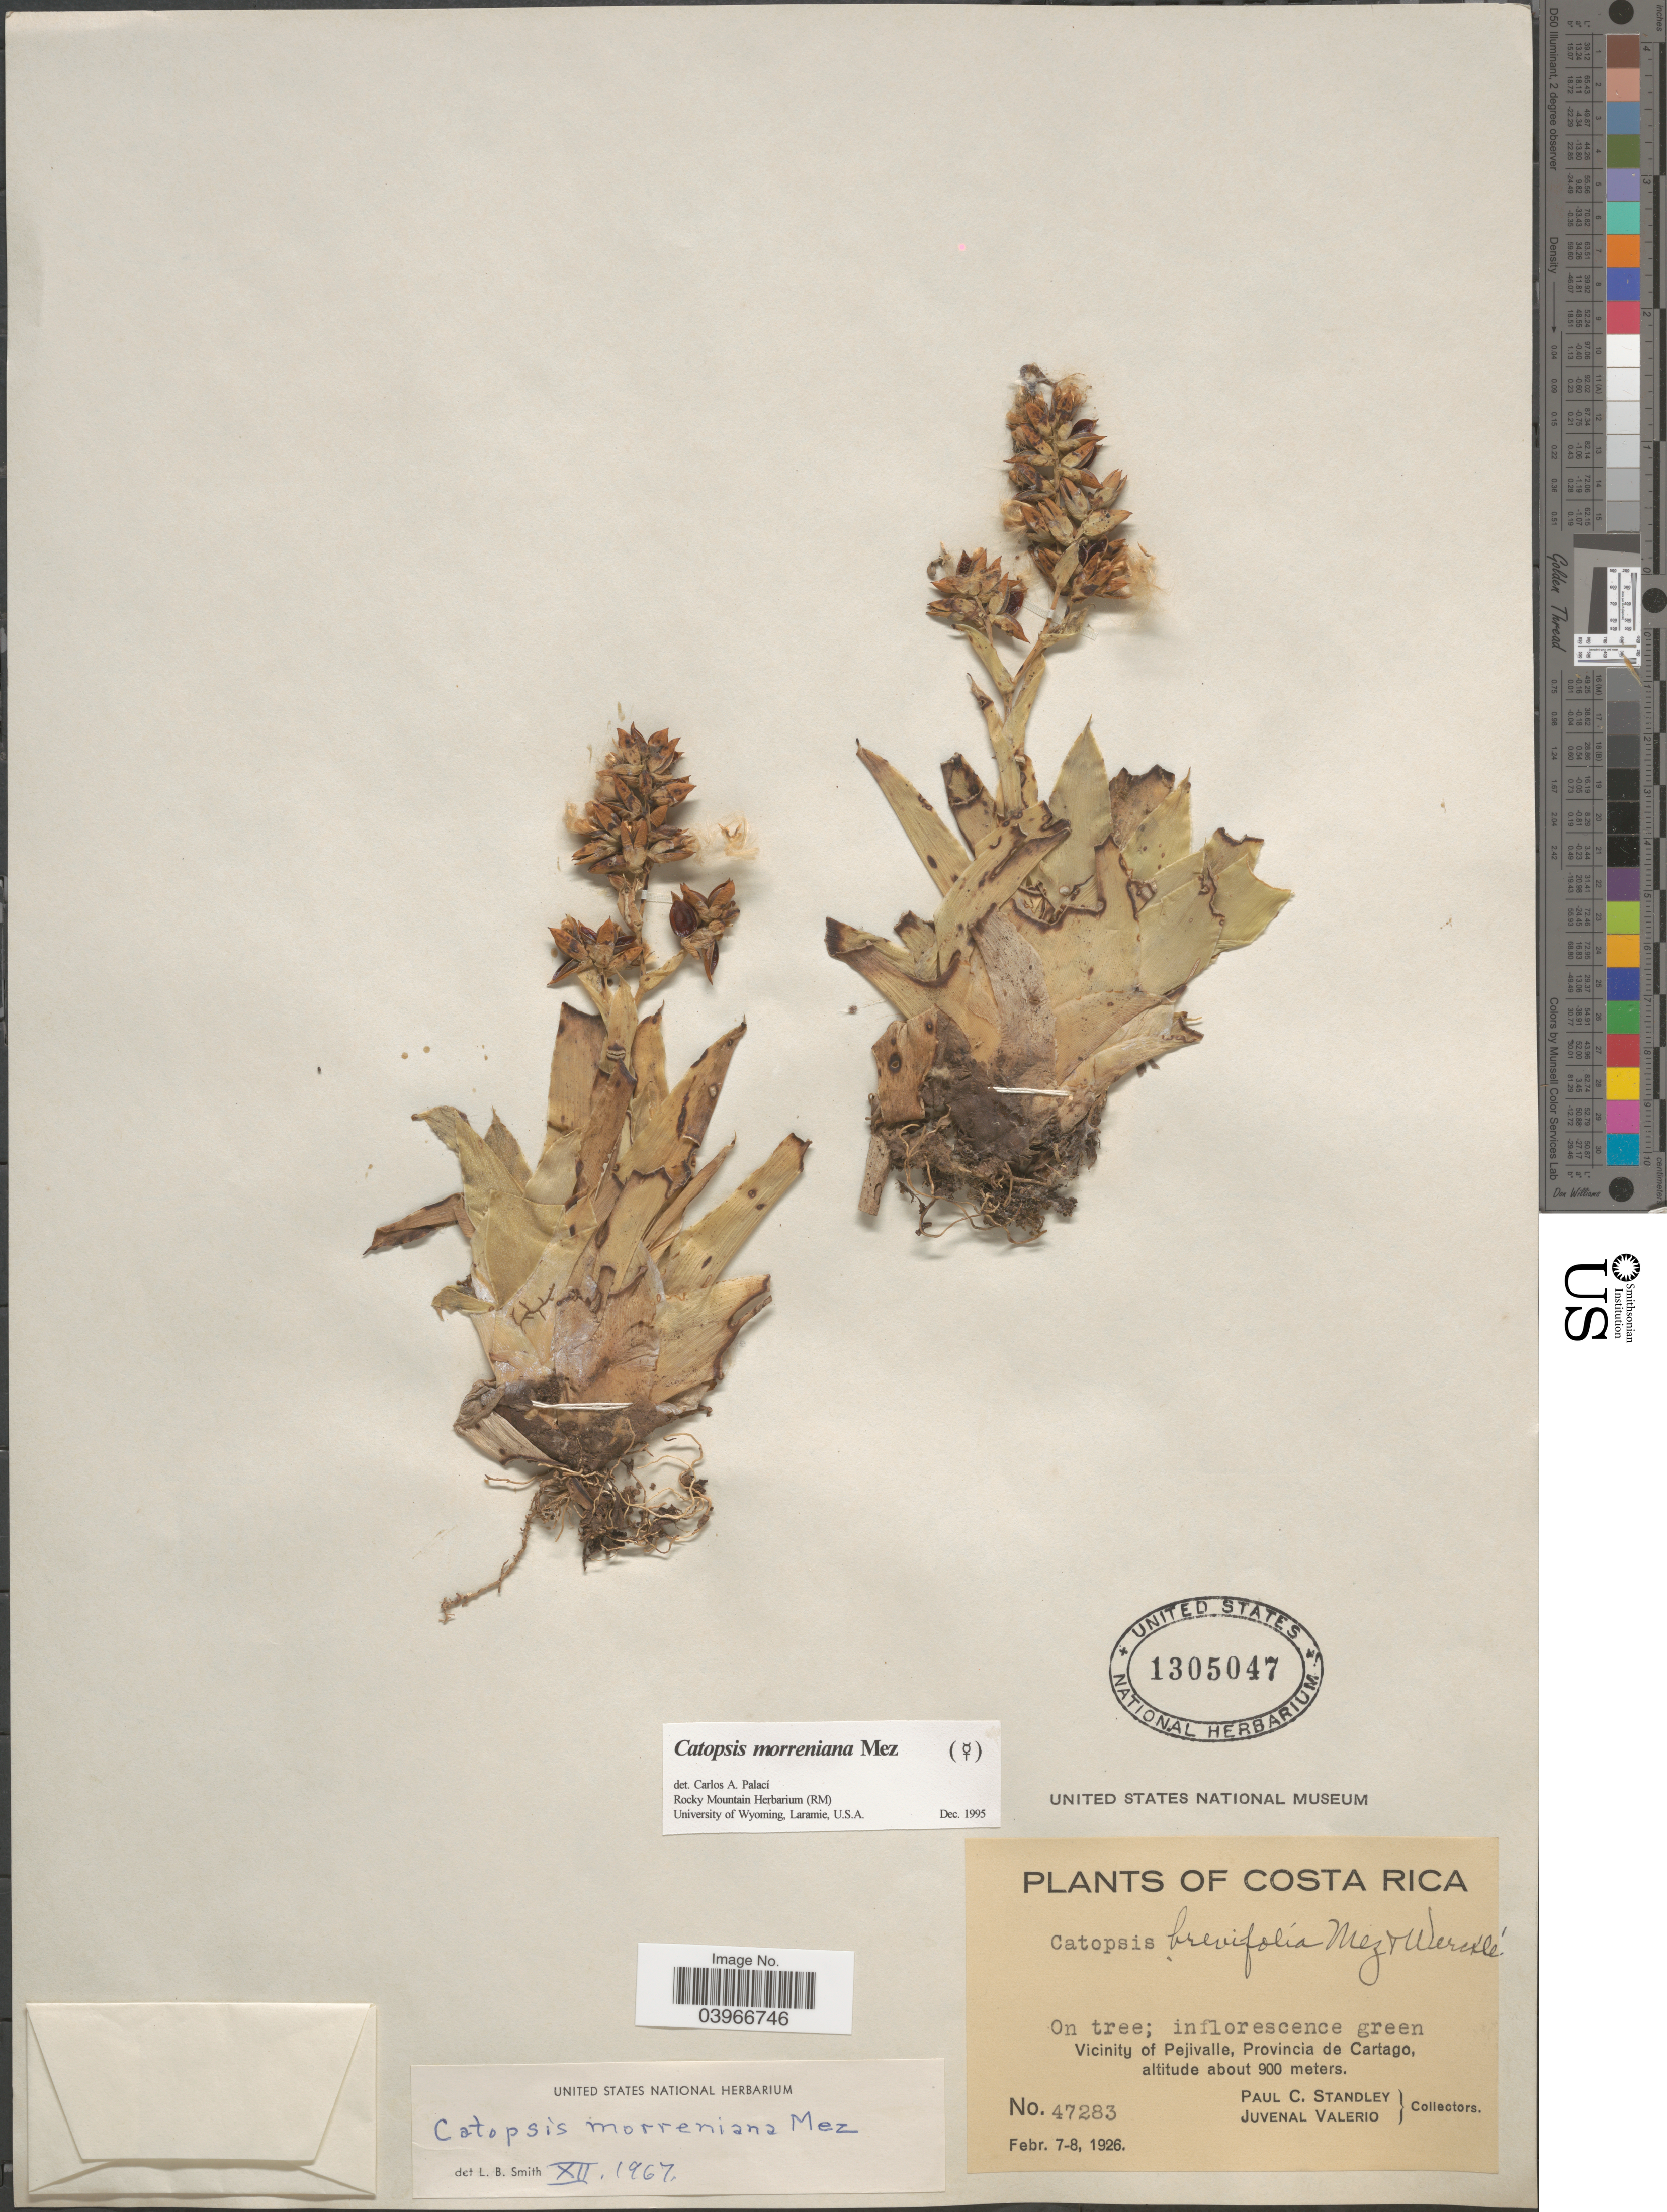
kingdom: Plantae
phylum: Tracheophyta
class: Liliopsida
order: Poales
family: Bromeliaceae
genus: Catopsis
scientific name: Catopsis morreniana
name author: Mez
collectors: P. C. Standley & J. Valerio R.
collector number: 47283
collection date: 1926-02-07/1926-02-08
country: Costa Rica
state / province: Cartago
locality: Vicinity of Pejivalle.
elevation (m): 900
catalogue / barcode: US 1305047